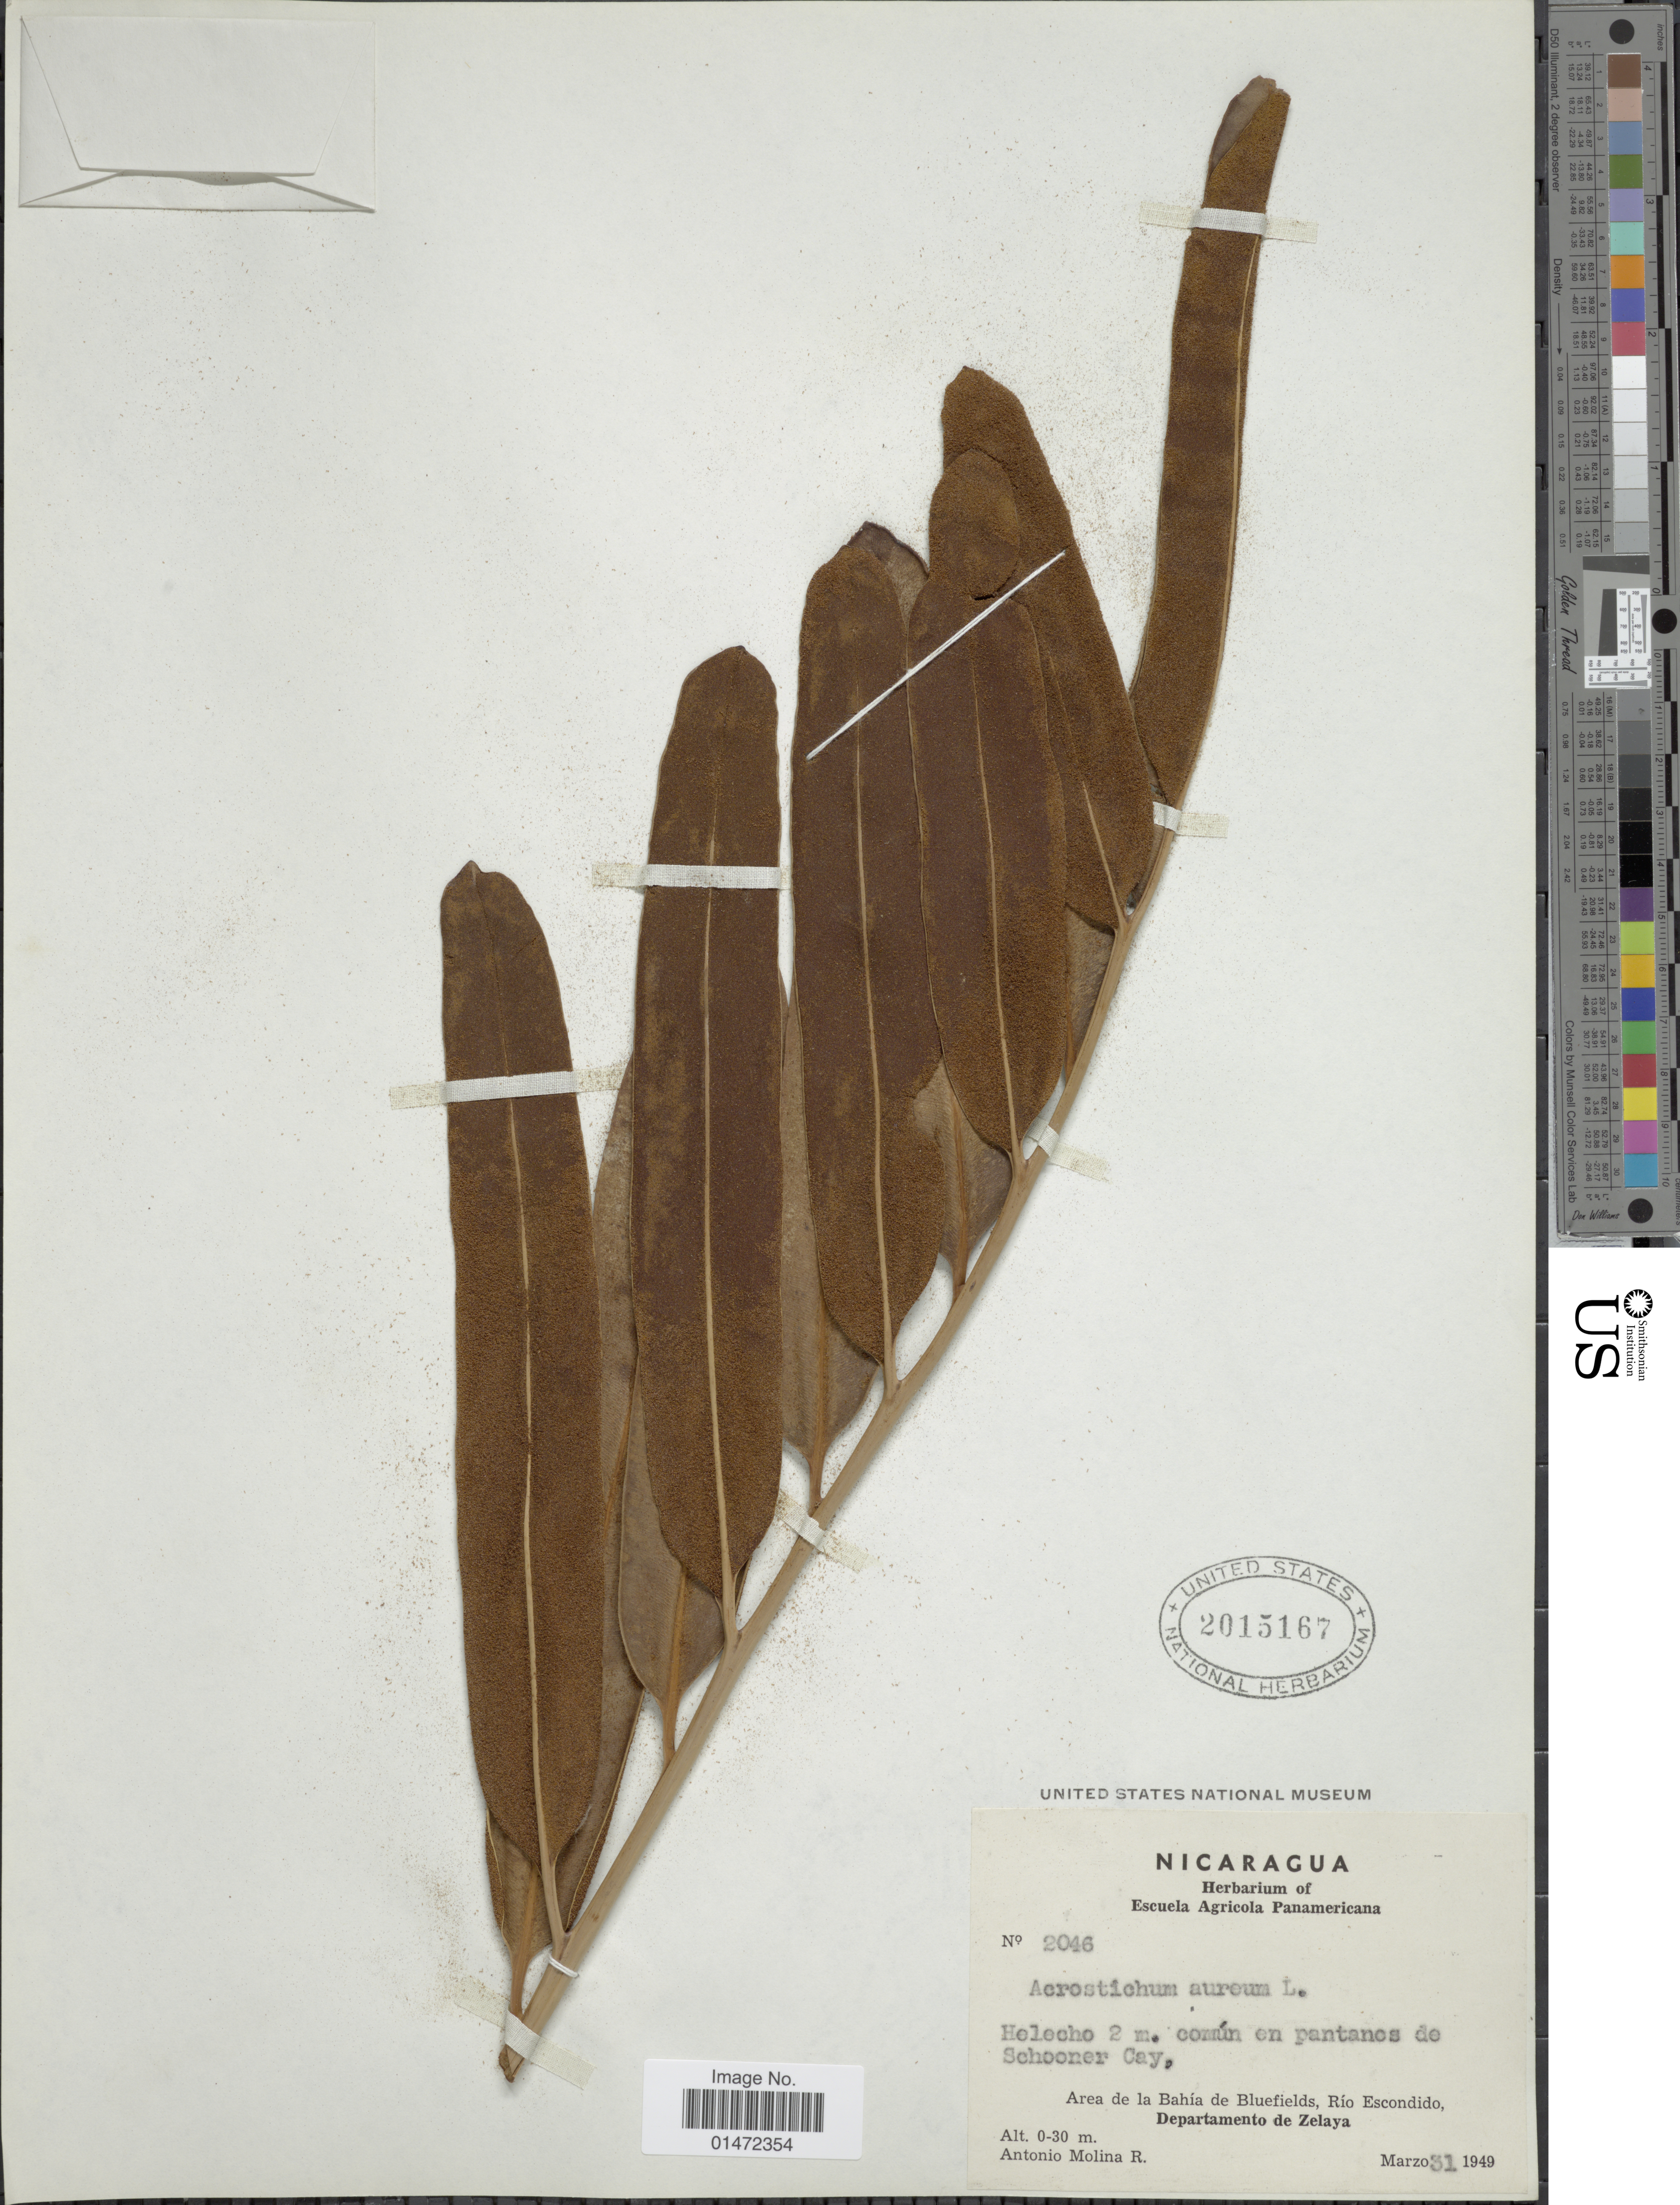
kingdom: Plantae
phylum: Tracheophyta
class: Polypodiopsida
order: Polypodiales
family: Pteridaceae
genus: Acrostichum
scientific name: Acrostichum aureum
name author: L.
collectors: A. Molina R.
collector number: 2046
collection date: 1949-03-31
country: Nicaragua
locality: Helecho 2 m. común en pantanos de Schooner Cay, Area de la Bahía de Bluefields, Río Escondido, Departamento de Zelaya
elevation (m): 0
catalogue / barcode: US 2015167